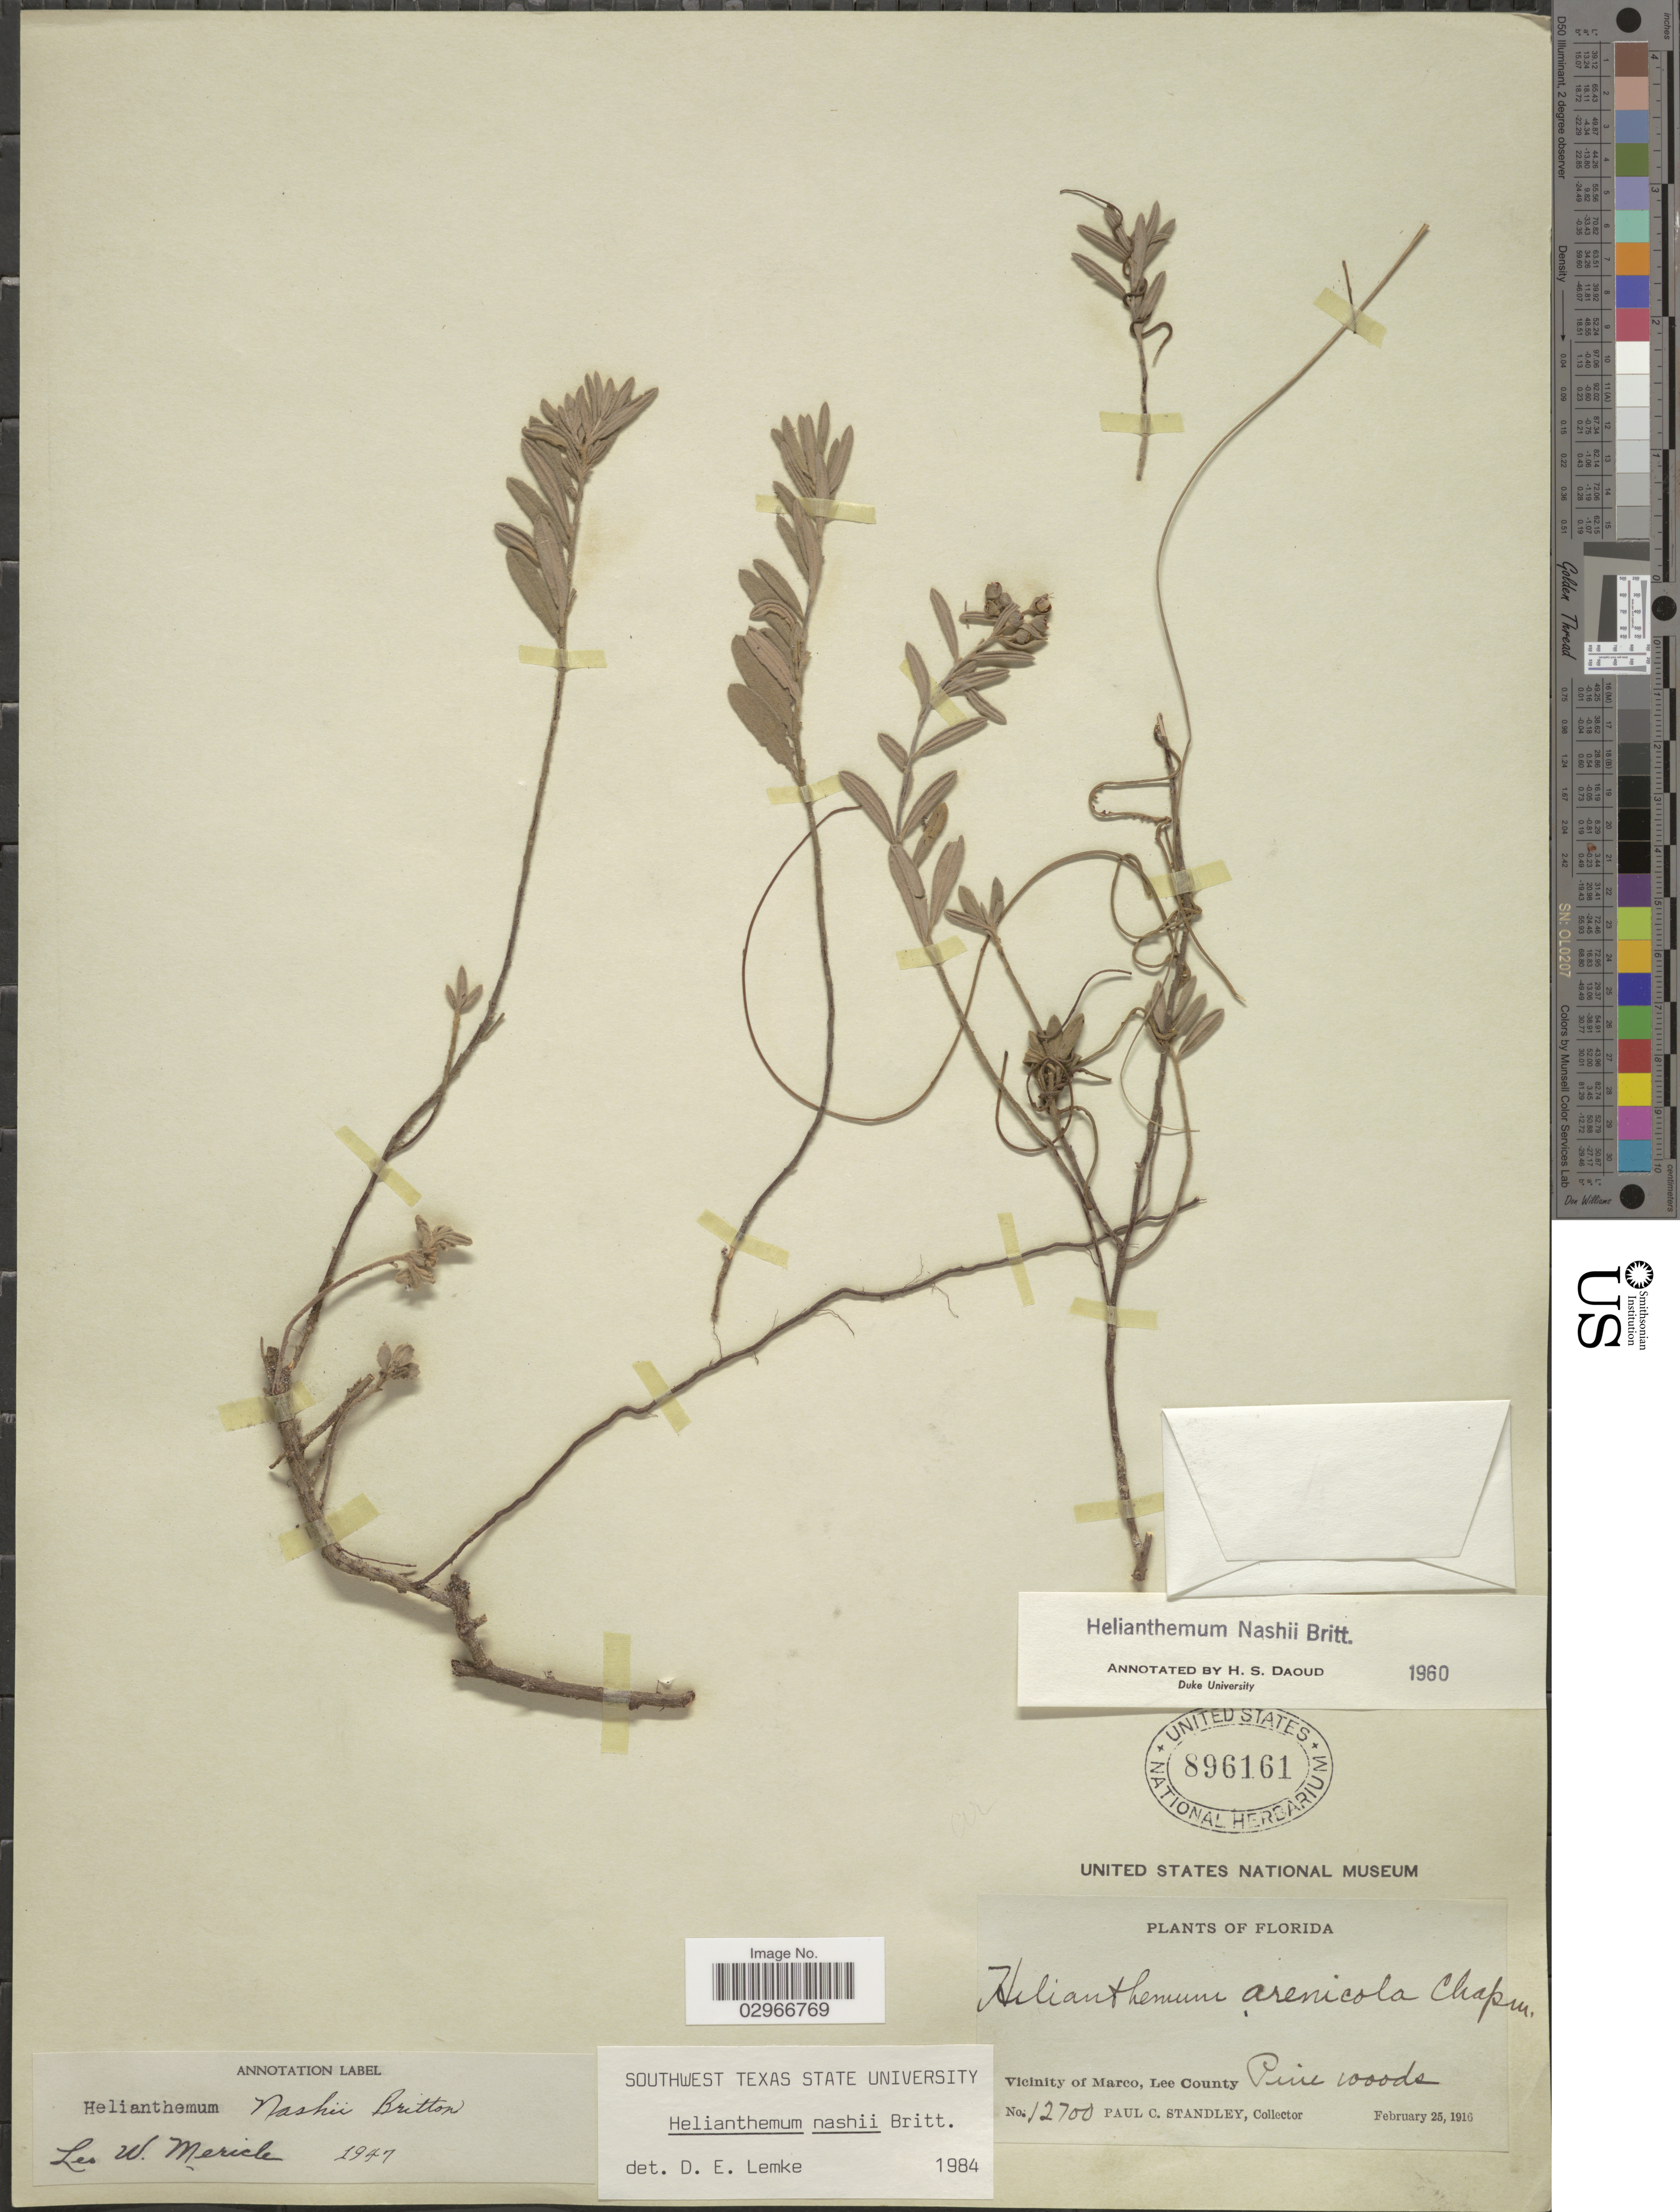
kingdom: Plantae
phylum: Tracheophyta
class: Magnoliopsida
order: Malvales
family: Cistaceae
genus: Helianthemum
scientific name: Helianthemum nashi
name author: Britton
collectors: P. C. Standley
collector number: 12700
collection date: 1916-02-25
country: United States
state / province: Florida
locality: Vicinity of Marco, Lee County.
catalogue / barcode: US 896161